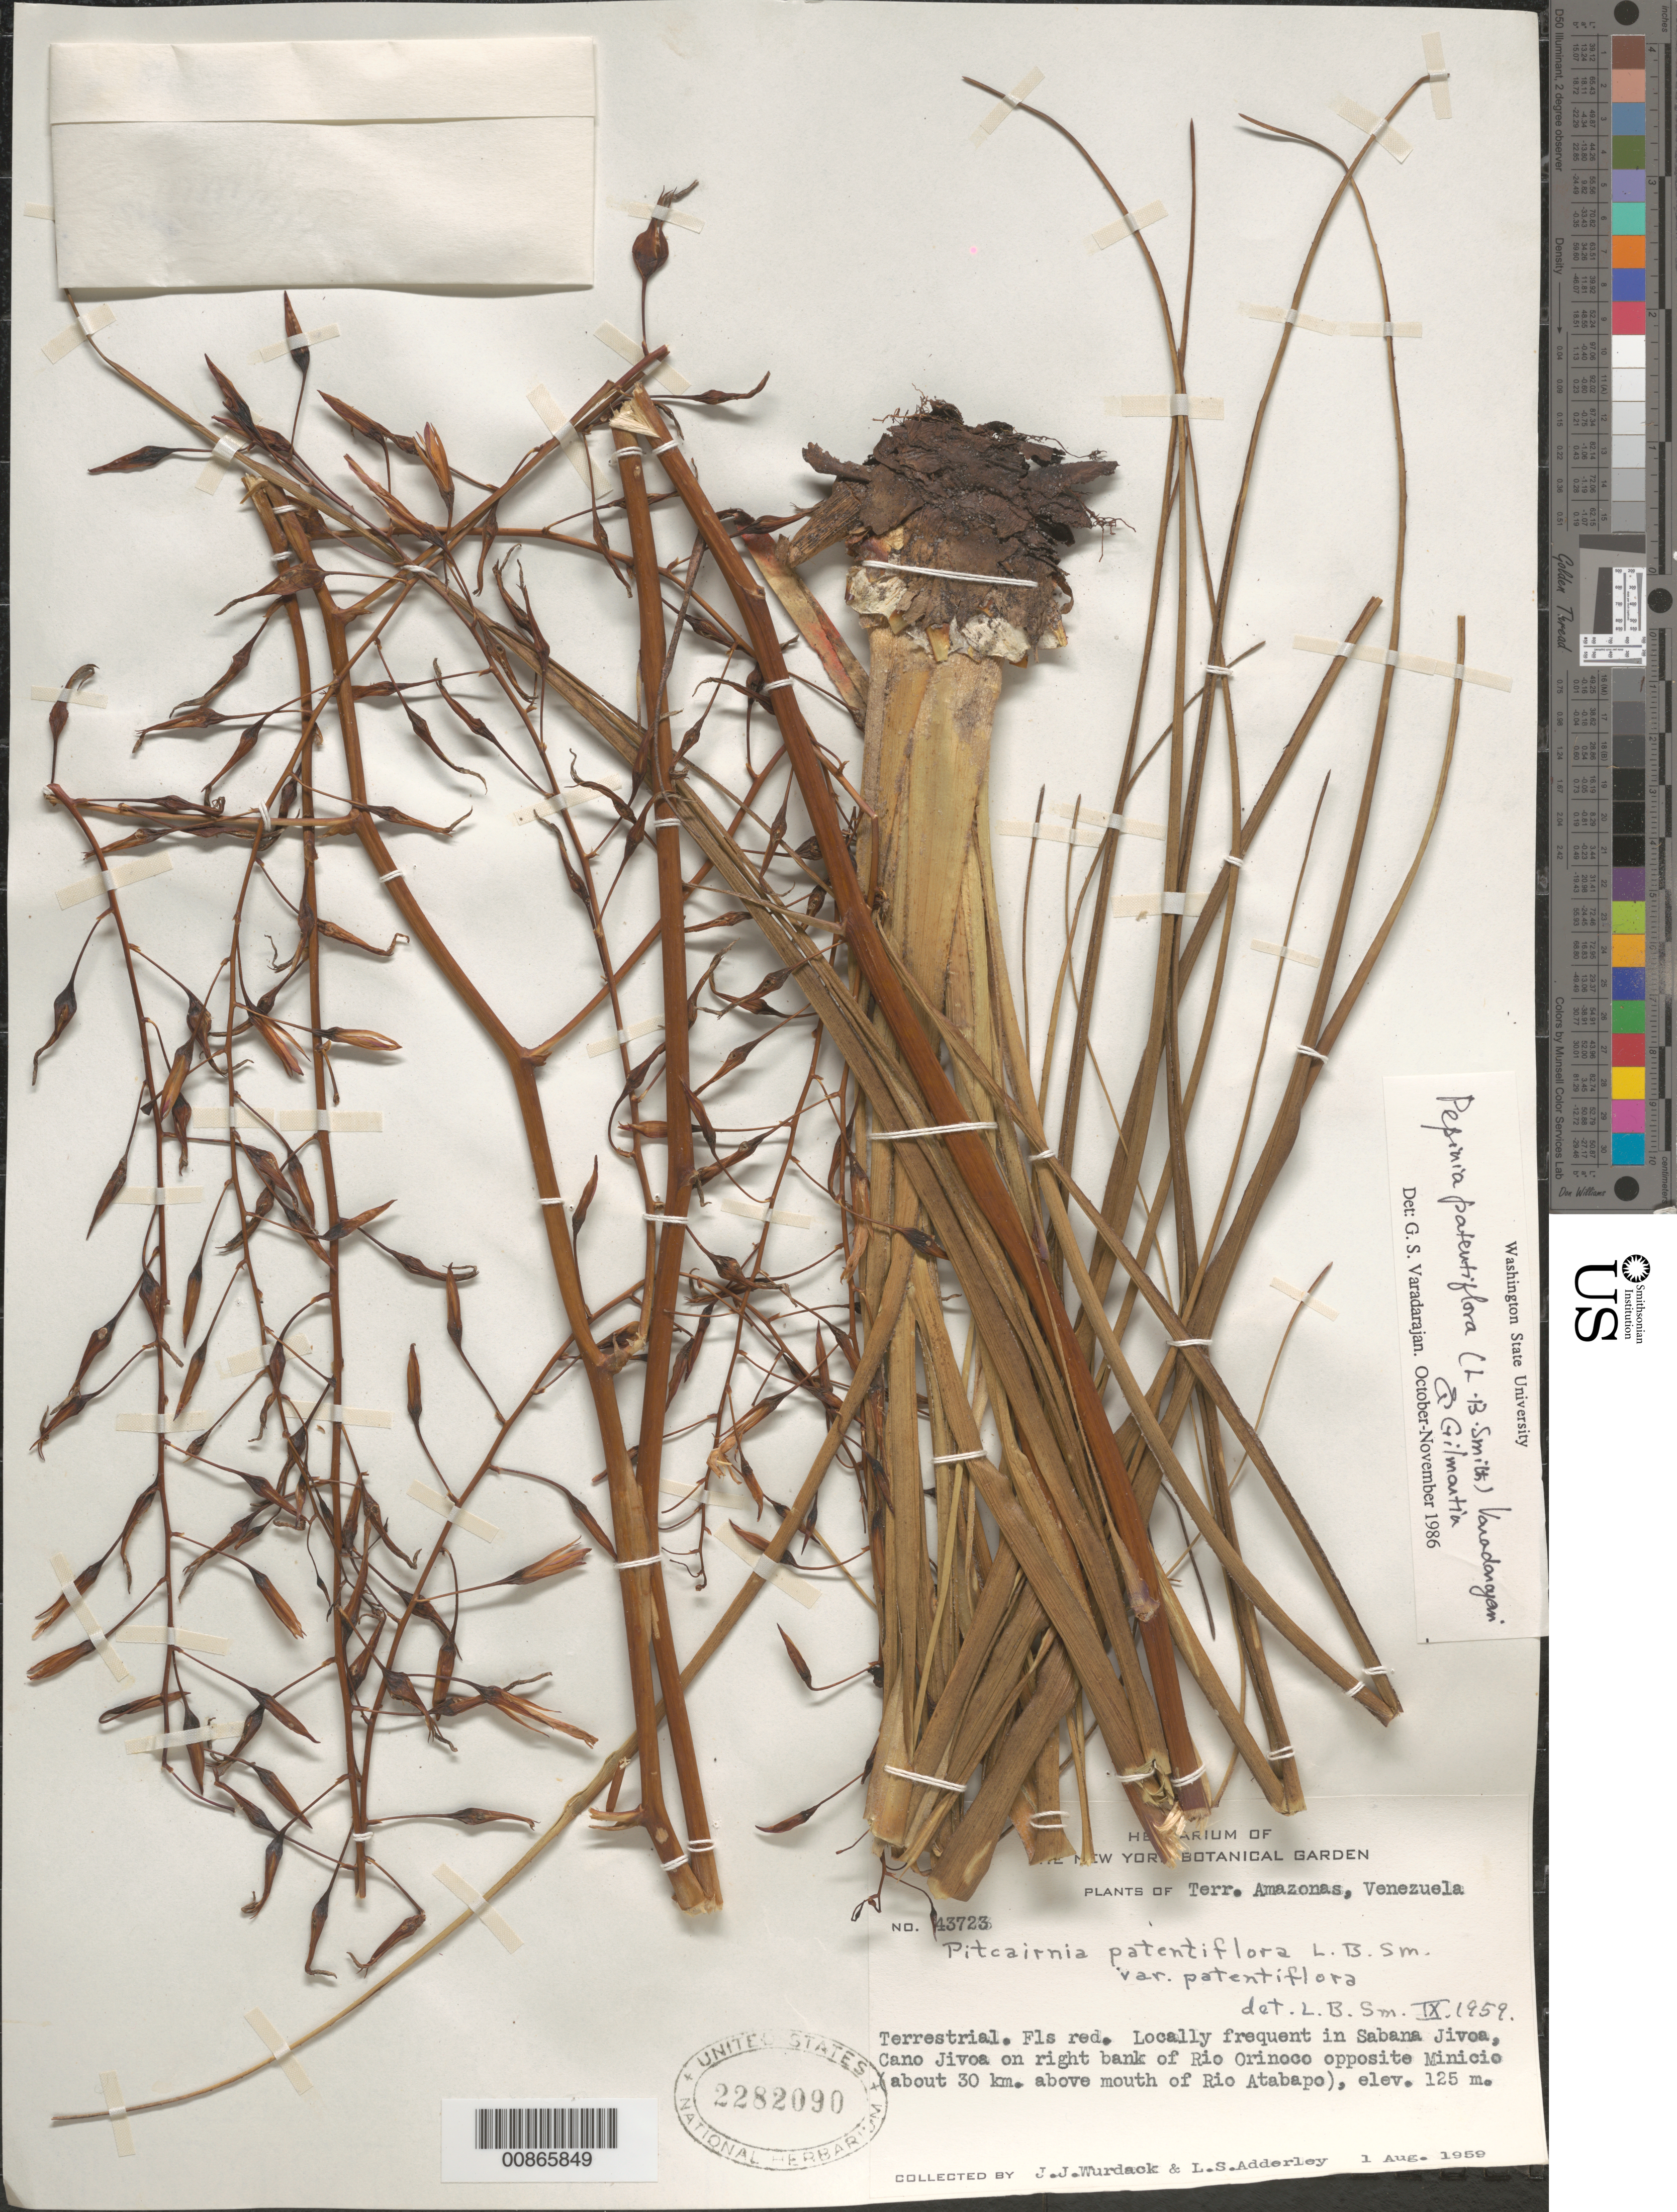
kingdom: Plantae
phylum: Tracheophyta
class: Liliopsida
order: Poales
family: Bromeliaceae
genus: Pitcairnia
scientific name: Pitcairnia patentiflora var. patentiflora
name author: L.B. Sm.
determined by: Smith, Lyman B., (US), NMNH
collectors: J. J. Wurdack & L. S. Adderley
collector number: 43723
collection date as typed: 1-Aug-59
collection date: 1959-08-01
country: Venezuela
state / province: Amazonas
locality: Caño Jivoa, right bank of Río Orinoco opposite Minicio, about 30km above mouth of Rio Atabapo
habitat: Sabana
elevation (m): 125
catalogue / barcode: US 2282090